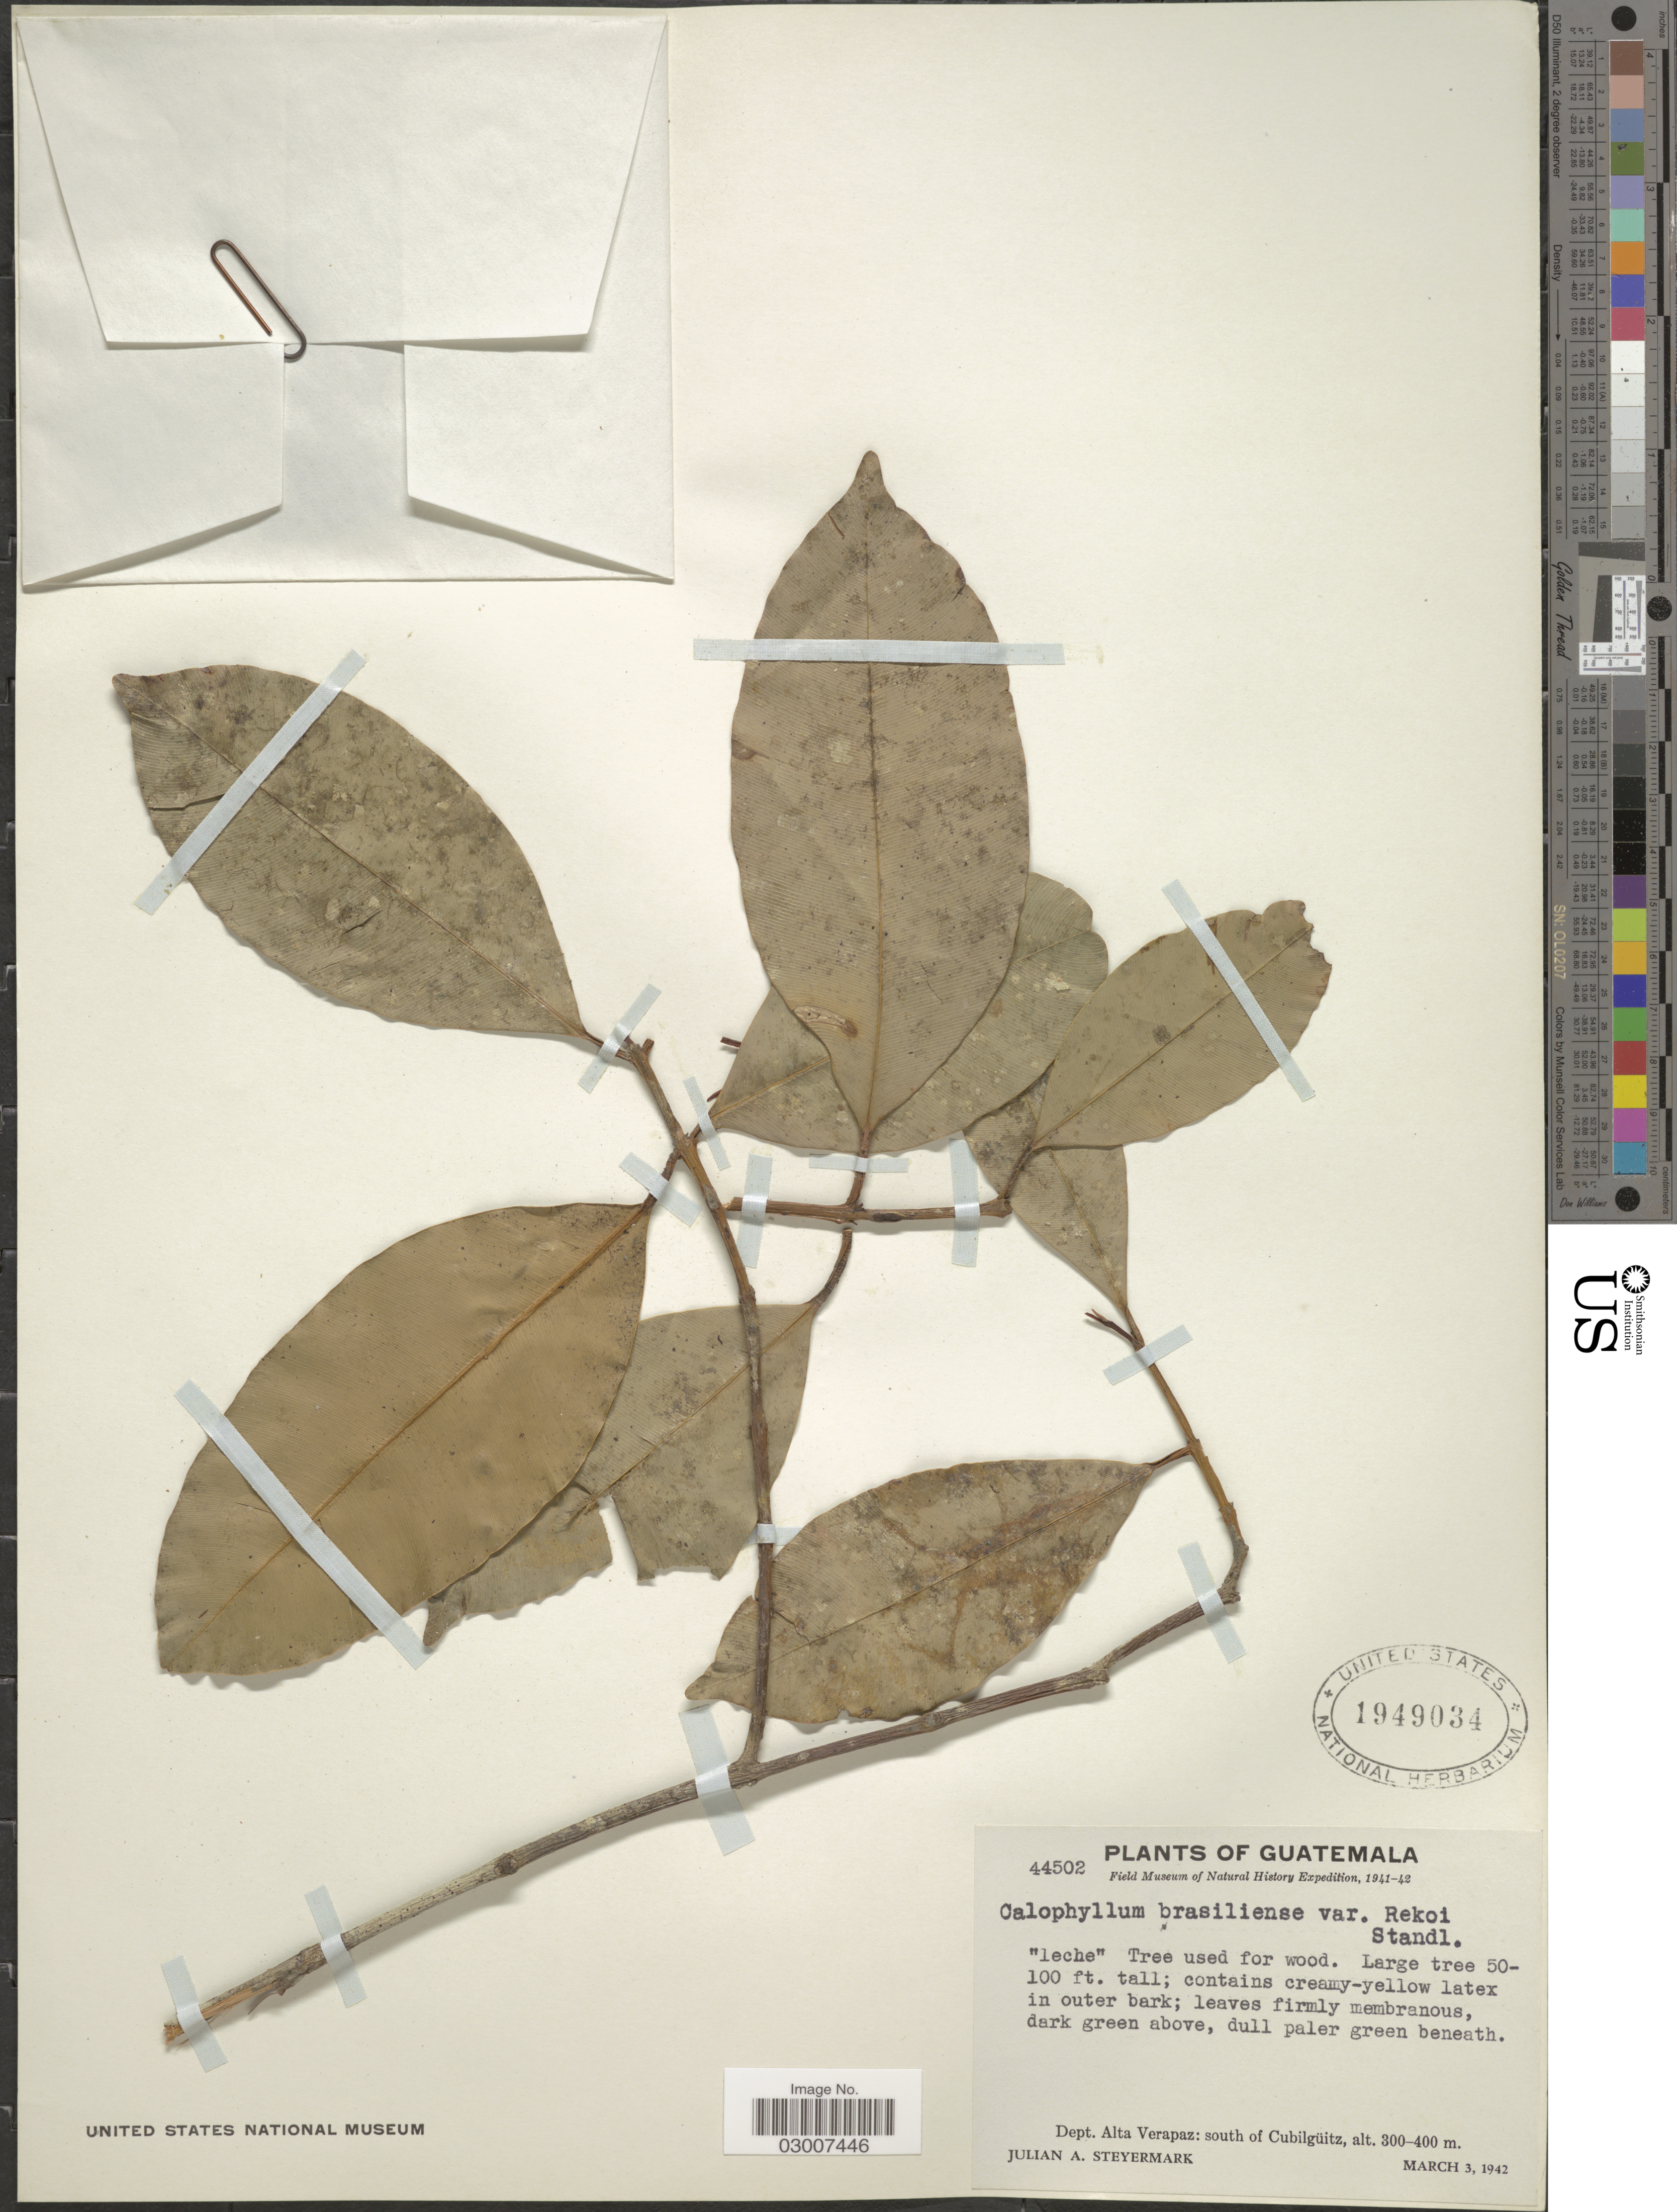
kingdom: Plantae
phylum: Tracheophyta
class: Magnoliopsida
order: Malpighiales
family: Calophyllaceae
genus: Calophyllum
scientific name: Calophyllum brasiliense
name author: Cambess.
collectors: J. Steyermark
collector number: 44502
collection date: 1942-03-03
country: Guatemala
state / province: Alta Verapaz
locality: Dept. Alta Verapaz: south of Cubilgüitz.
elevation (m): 300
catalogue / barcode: US 1949034